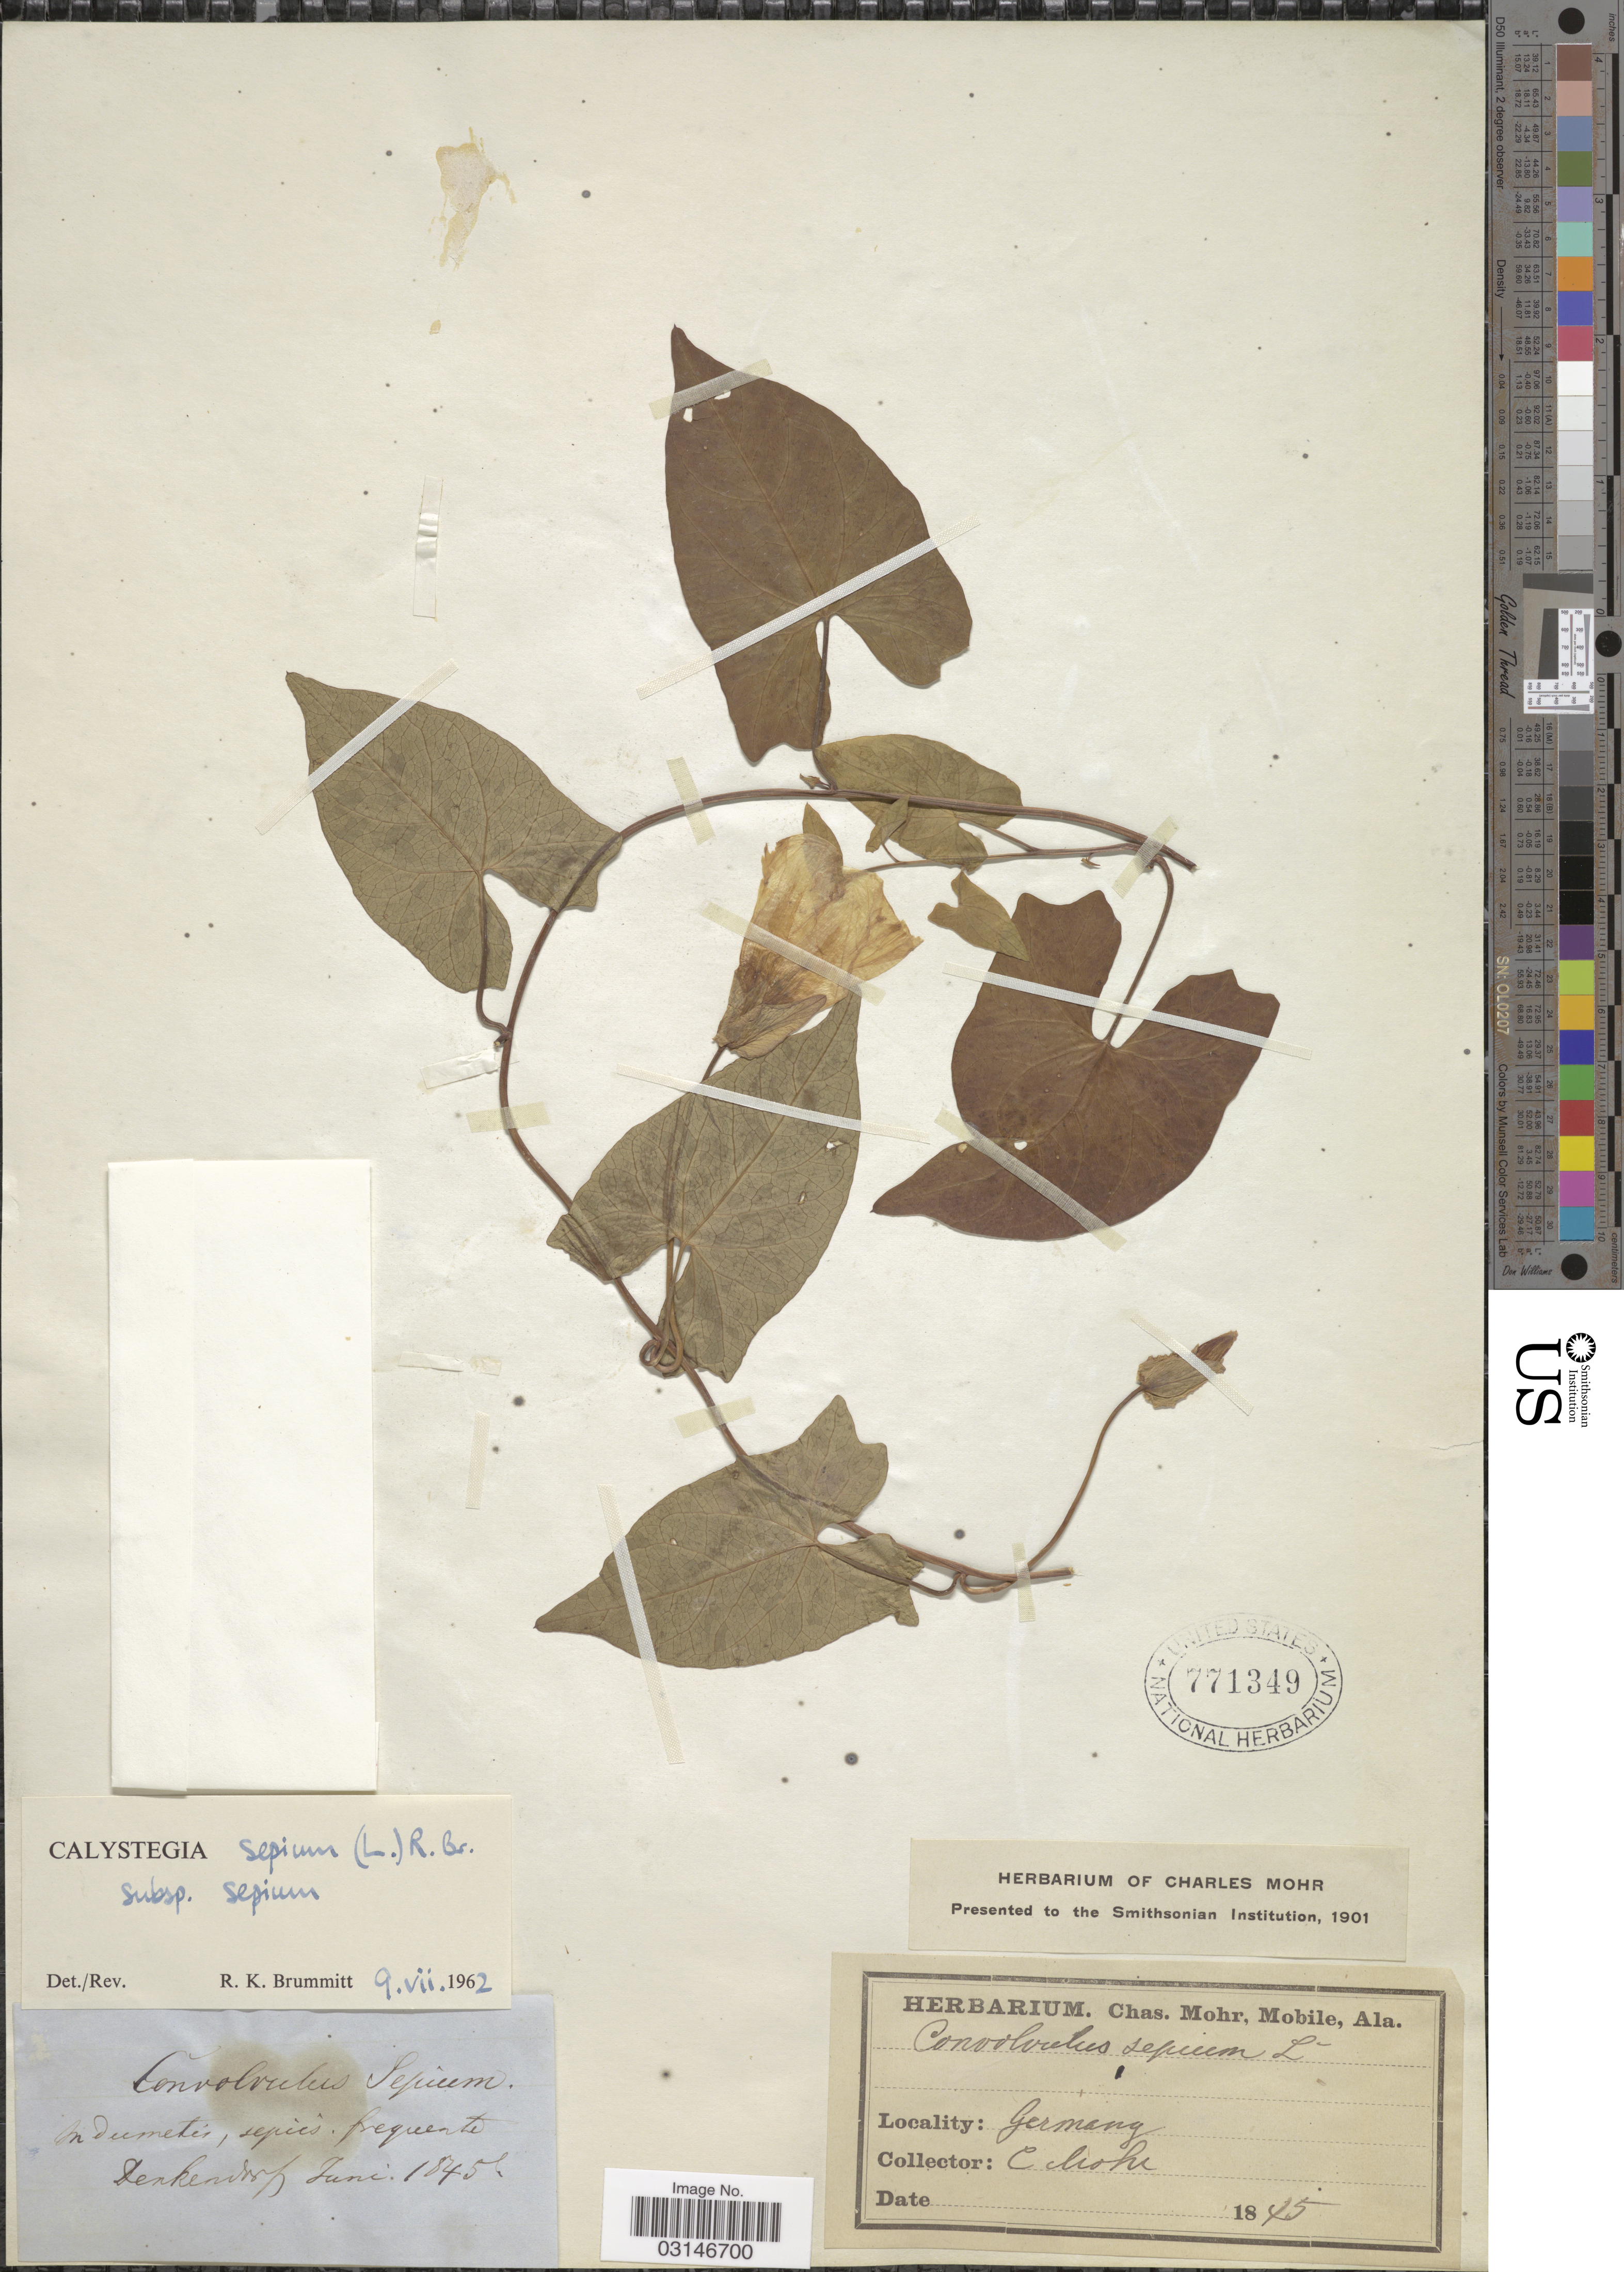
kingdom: Plantae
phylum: Tracheophyta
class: Magnoliopsida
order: Solanales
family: Convolvulaceae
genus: Calystegia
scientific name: Calystegia sepium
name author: (L.) R. Br.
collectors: Mohr, C. T. (herbarium)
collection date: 1845-06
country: Germany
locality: Denkendorf.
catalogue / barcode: US 771349